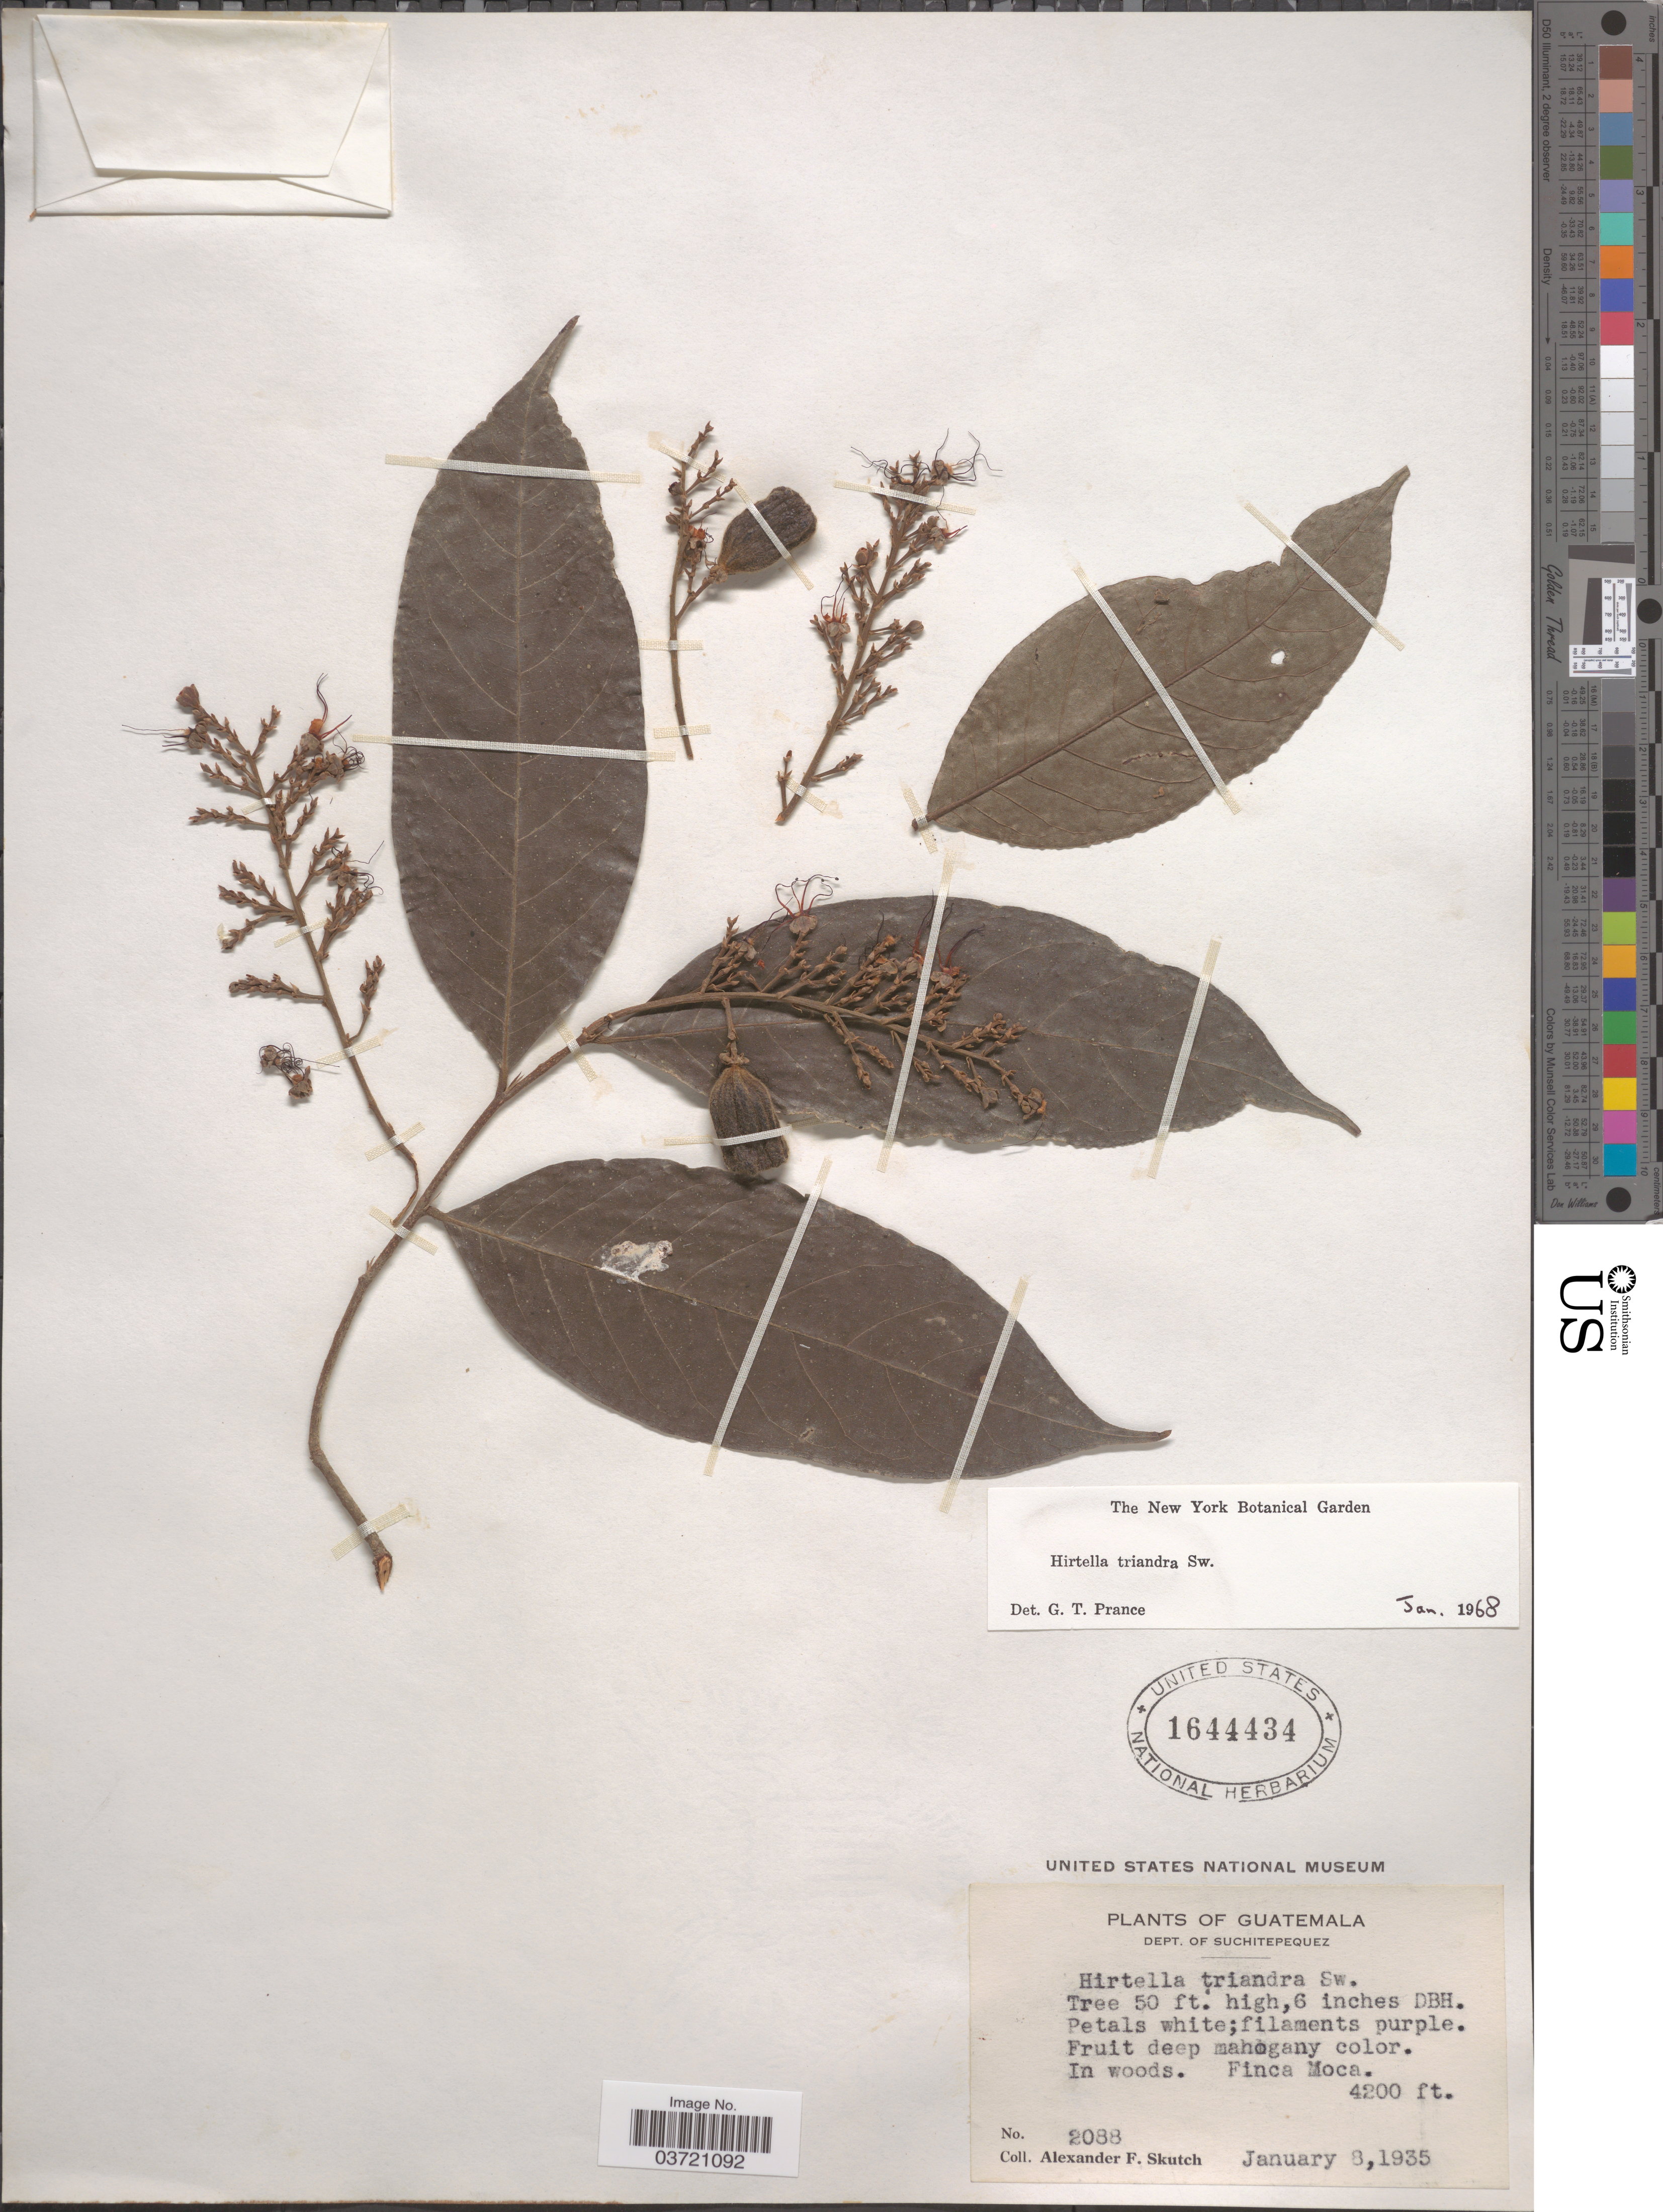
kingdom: Plantae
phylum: Tracheophyta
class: Magnoliopsida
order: Malpighiales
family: Chrysobalanaceae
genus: Hirtella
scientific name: Hirtella triandra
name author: Sw.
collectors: A. F. Skutch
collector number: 2088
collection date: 1935-01-08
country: Guatemala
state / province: Suchitepequez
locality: Dept. of Suchitepequez. Finca Moca.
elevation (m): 1280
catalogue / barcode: US 1644434